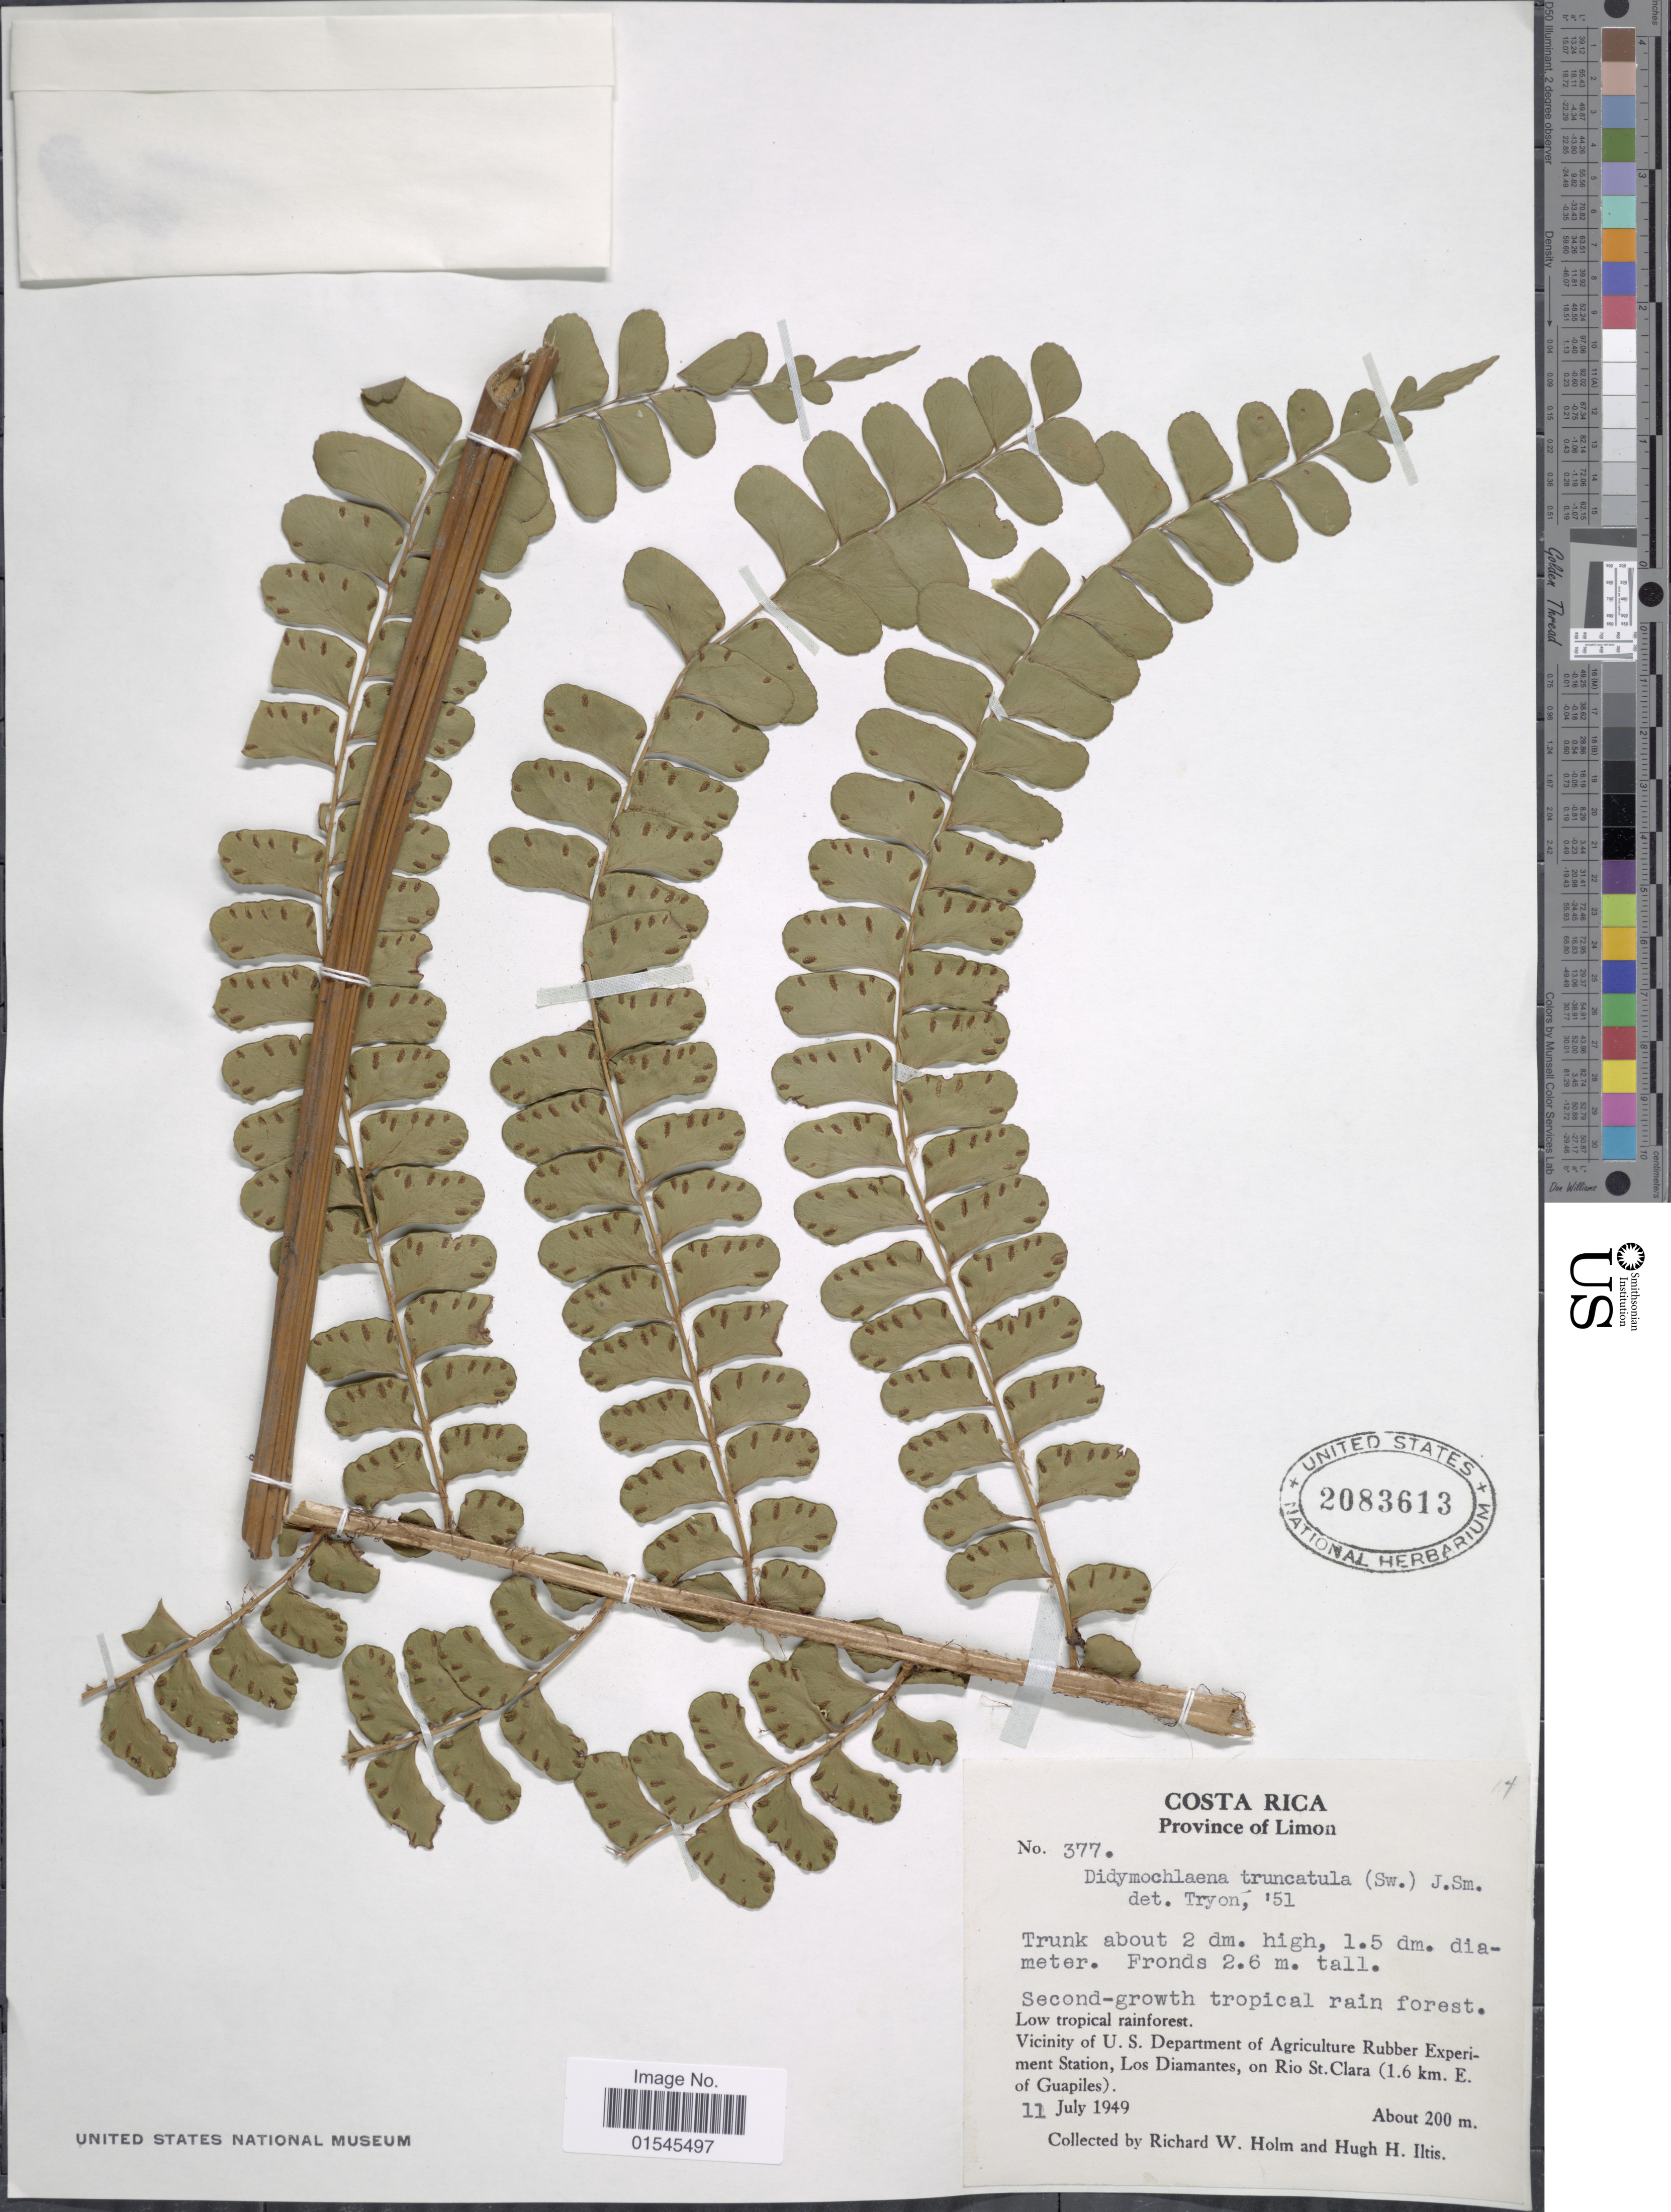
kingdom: Plantae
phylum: Tracheophyta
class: Polypodiopsida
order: Polypodiales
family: Didymochlaenaceae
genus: Didymochlaena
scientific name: Didymochlaena truncatula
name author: (Sw.) J. Sm.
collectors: R. W. Holm & H. H. Iltis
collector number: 377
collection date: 1949-07-11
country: Costa Rica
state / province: Limón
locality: Province of Limon. Vicinity of U. S. Departkment of Agriculture Rubber Experiment Station, Los Diamantes, on Rio St. Clara ( 1.6 km E. Of Guapiles)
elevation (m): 200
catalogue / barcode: US 2083613